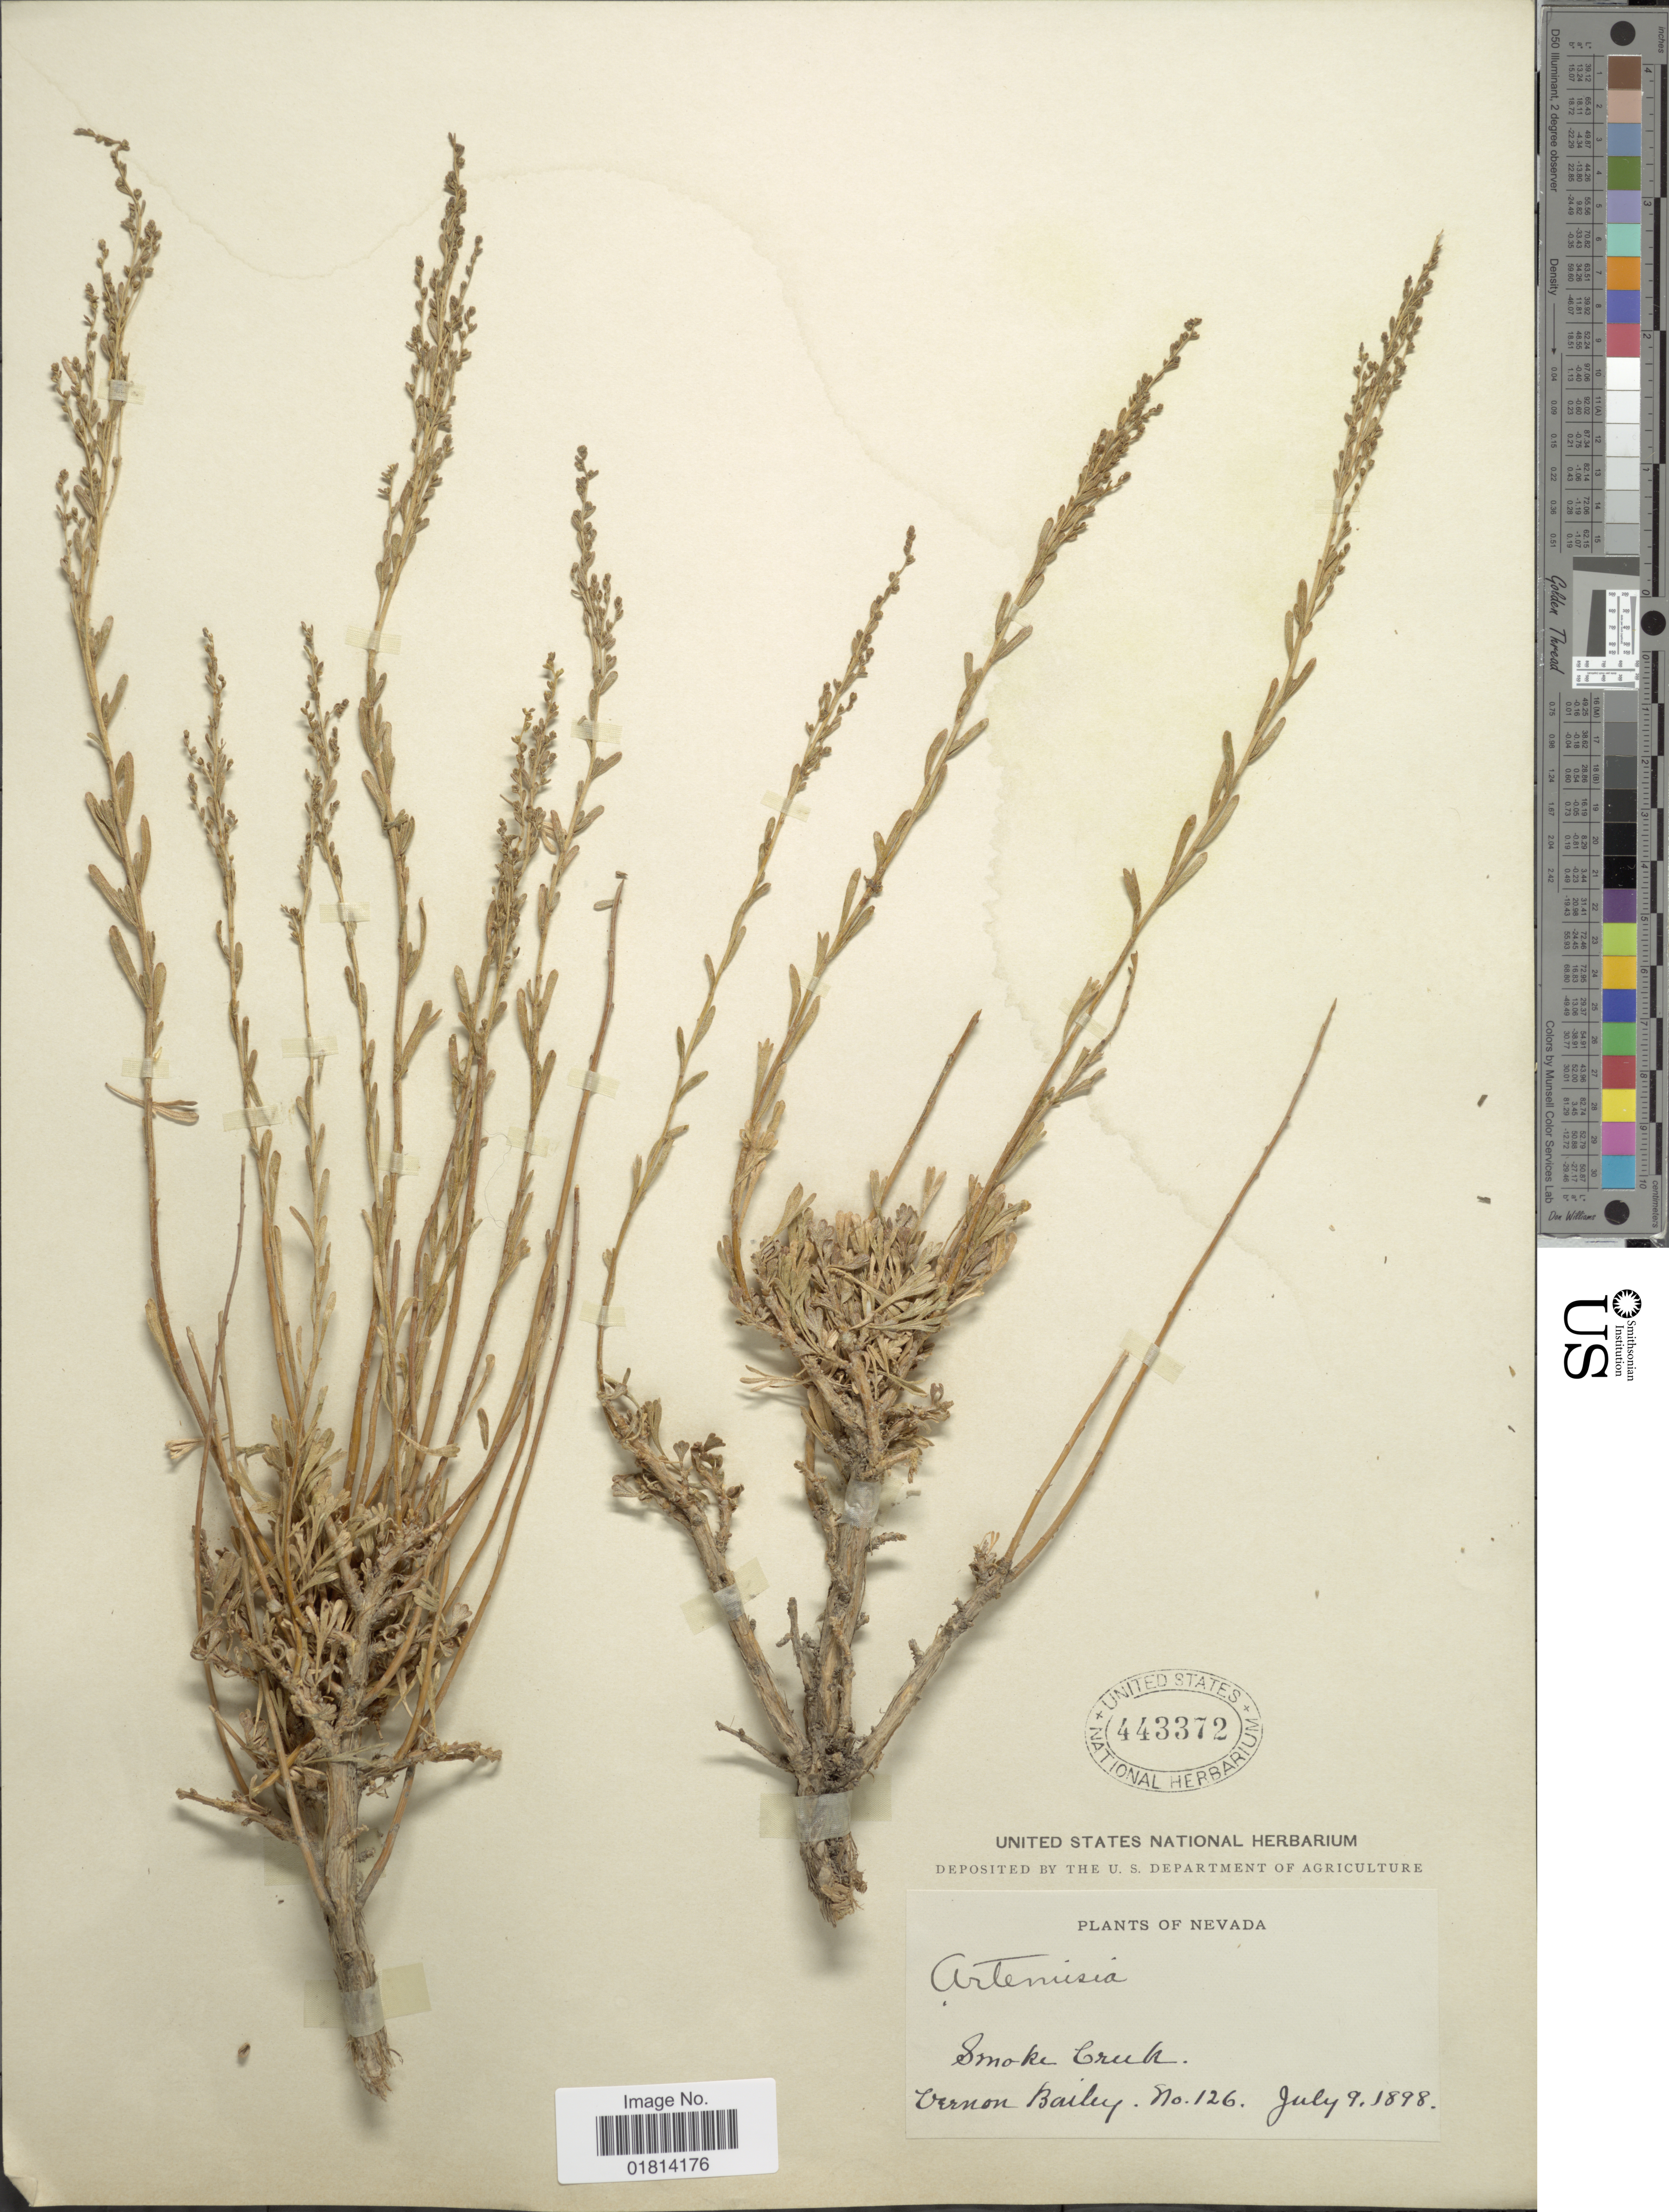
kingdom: Plantae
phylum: Tracheophyta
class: Magnoliopsida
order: Asterales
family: Asteraceae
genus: Artemisia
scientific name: Artemisia arbuscula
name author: Nutt.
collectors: V. O. Bailey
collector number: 126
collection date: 1898-07-09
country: United States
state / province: Nevada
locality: Smoke Creek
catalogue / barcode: US 443372